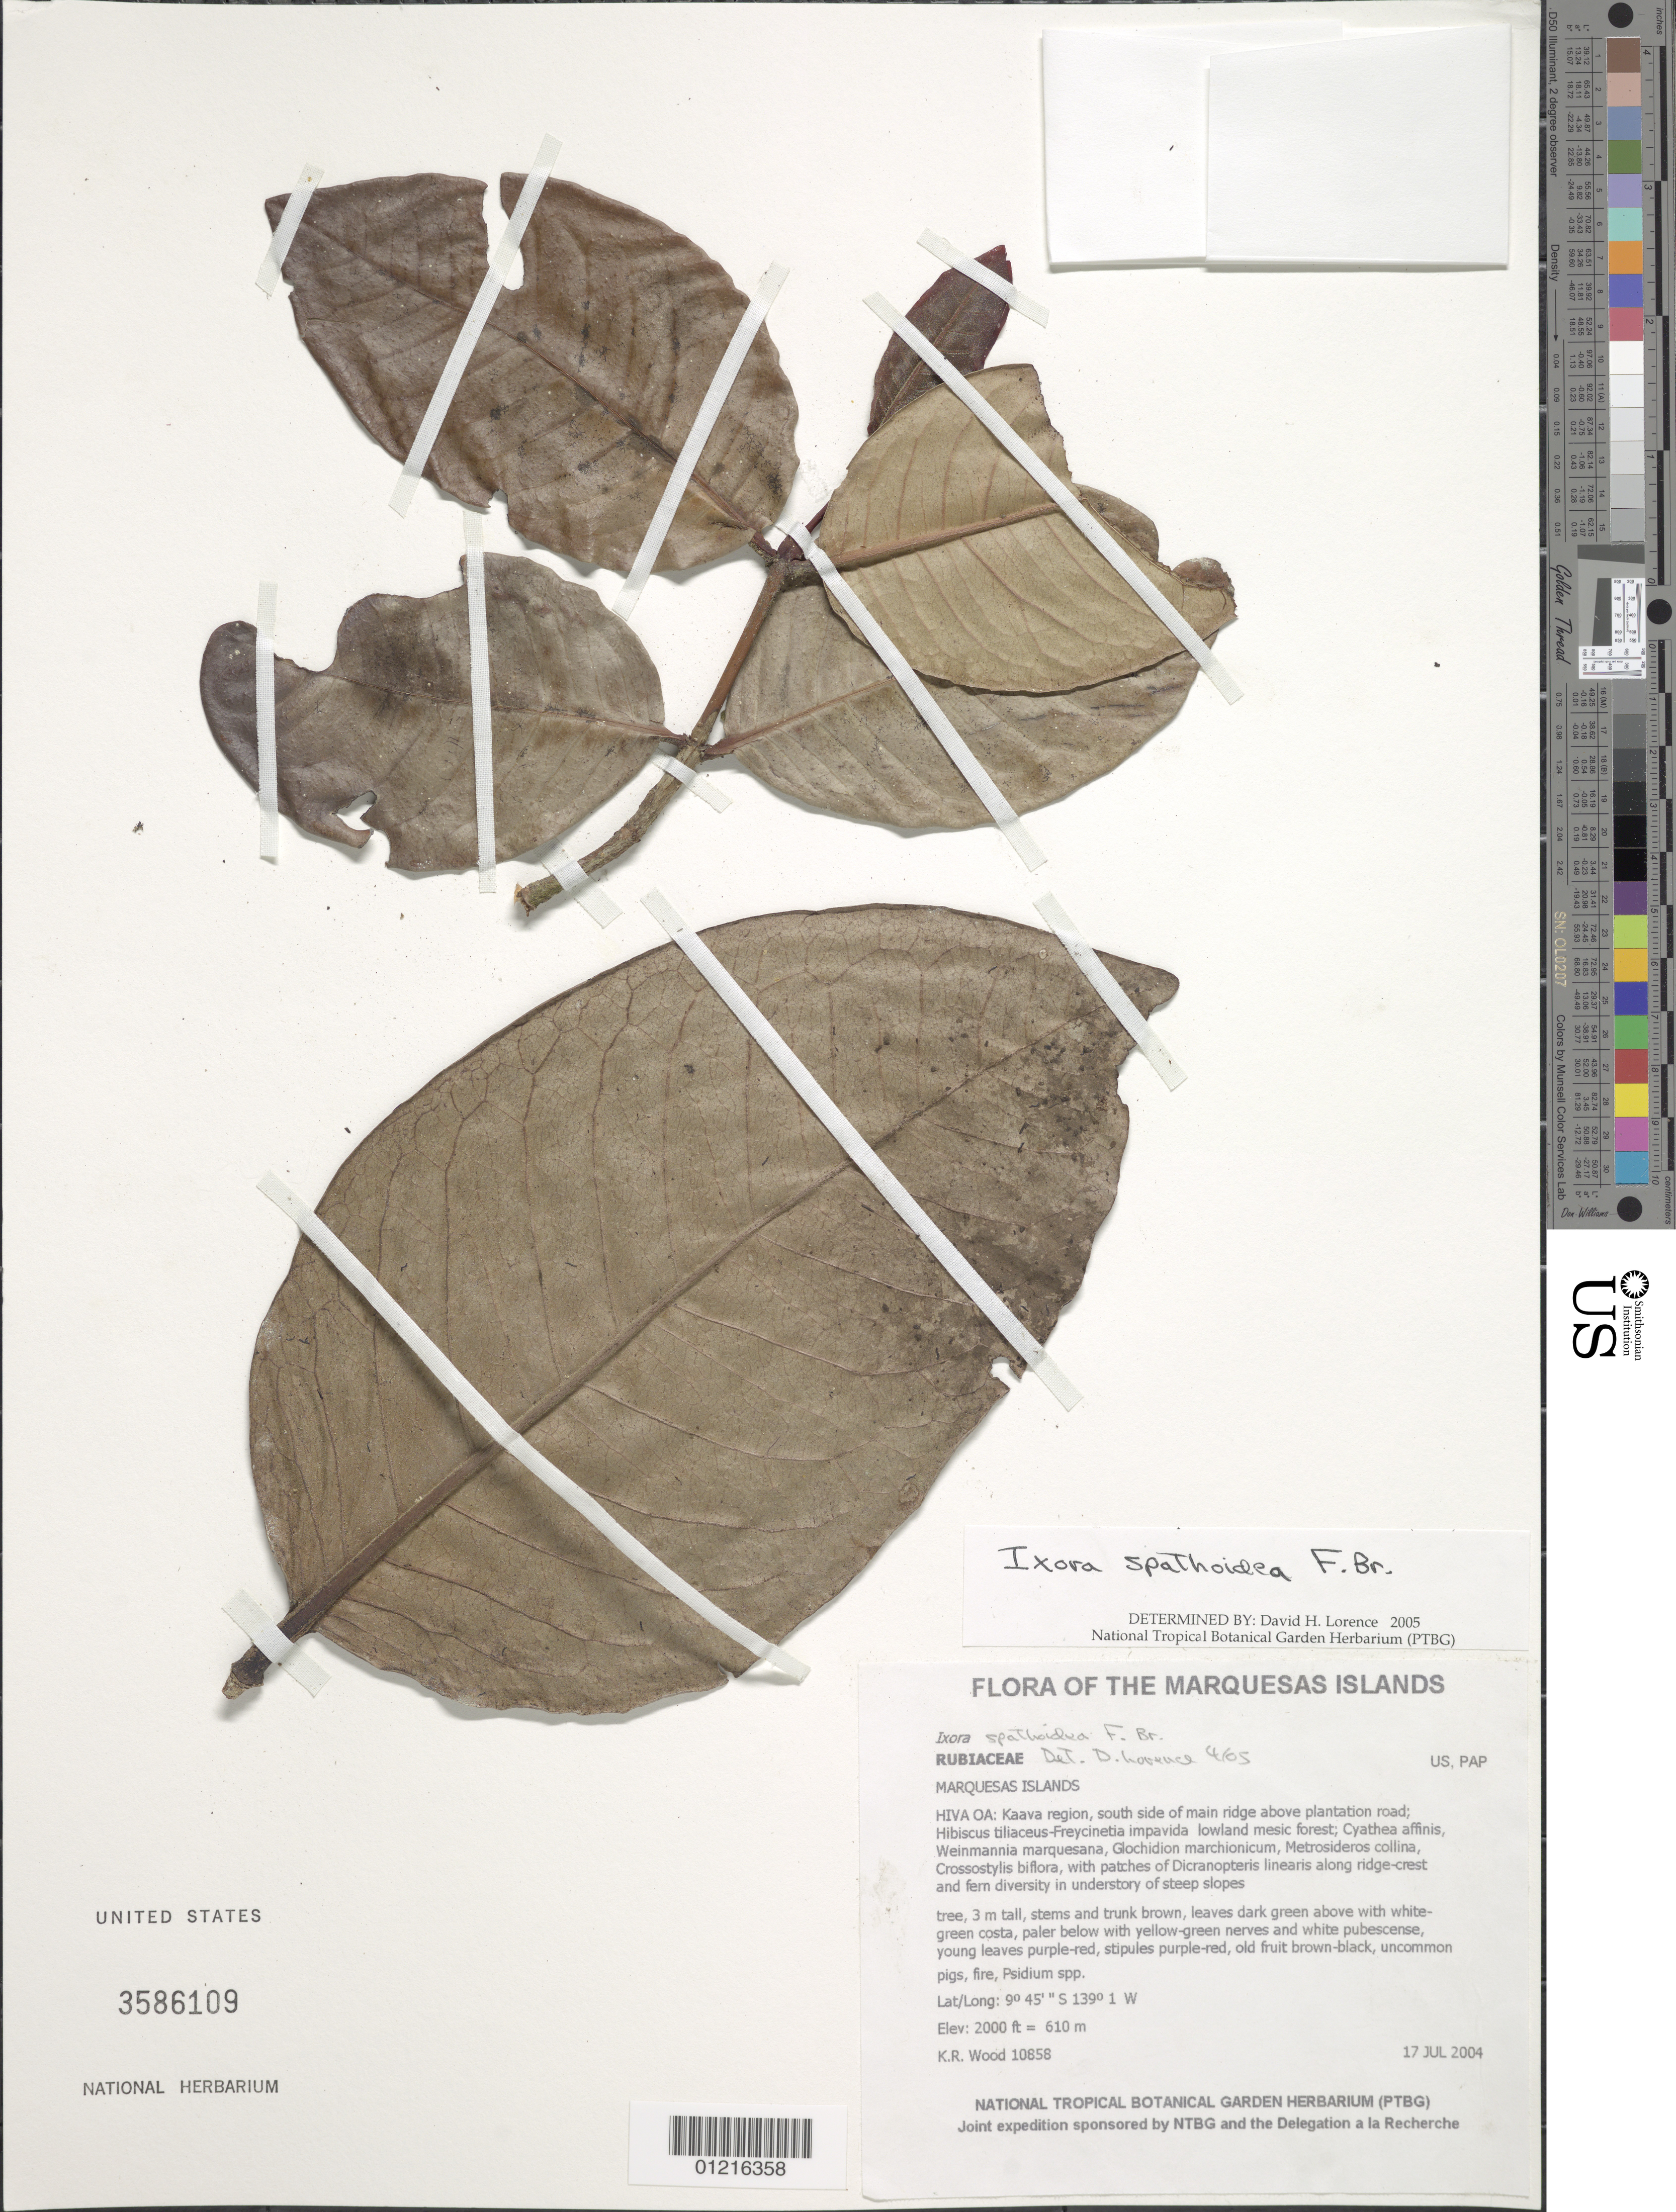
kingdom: Plantae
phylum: Tracheophyta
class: Magnoliopsida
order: Gentianales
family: Rubiaceae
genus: Ixora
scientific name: Ixora spathoidea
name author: F. Br.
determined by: Lorence, David H., (PTBG), National Tropical Botanical Garden (UNITED STATES)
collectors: K. R. Wood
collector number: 10858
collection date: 2004-07-17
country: French Polynesia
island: Hiva Oa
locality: Kaava region, south side of main ridge above plantation road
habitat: Hibiscus tiliaceus - Freycinetia impavida lowland mesic forest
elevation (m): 610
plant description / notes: Pigs, fire, Psidium spp.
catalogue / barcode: US 3586109